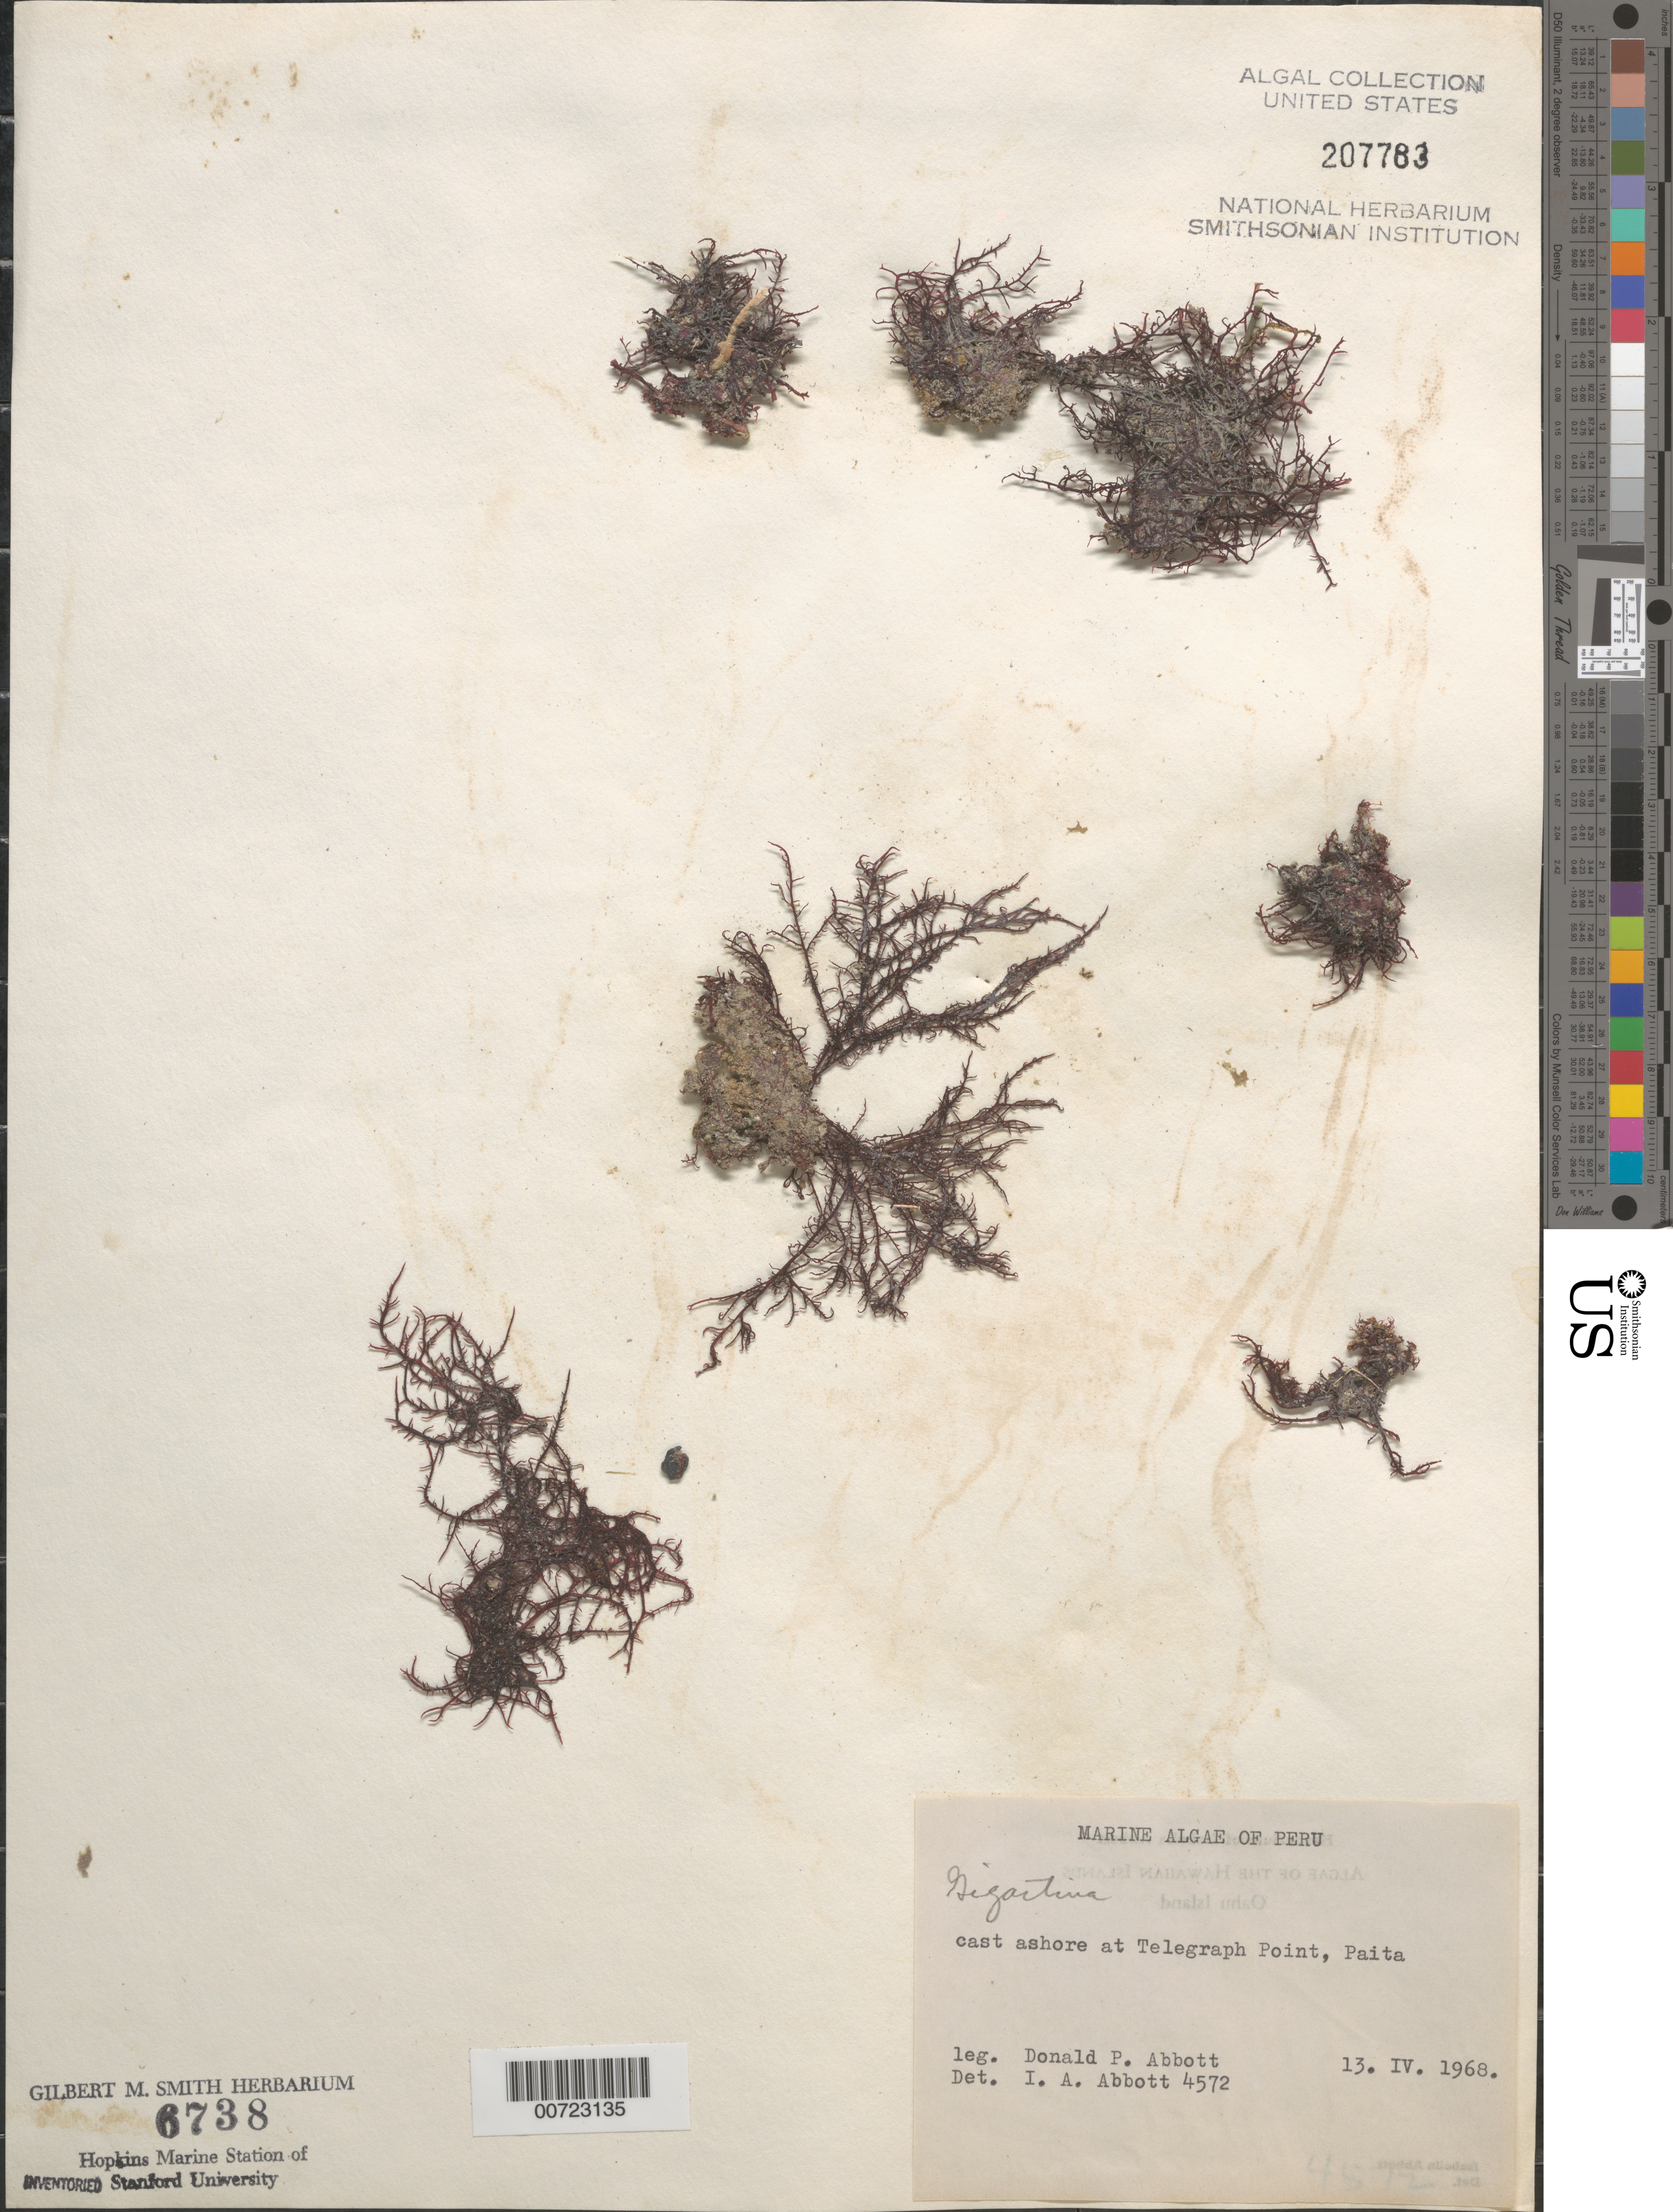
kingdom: Plantae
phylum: Rhodophyta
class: Florideophyceae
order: Gigartinales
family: Gigartinaceae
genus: Gigartina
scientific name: Gigartina sp.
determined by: Abbott, Isabella A.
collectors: D. P. Abbott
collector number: IAA 4572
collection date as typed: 13 Apr 1968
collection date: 1968-04-13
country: Peru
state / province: Piura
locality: Telegraph Point, Paita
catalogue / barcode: US 207783